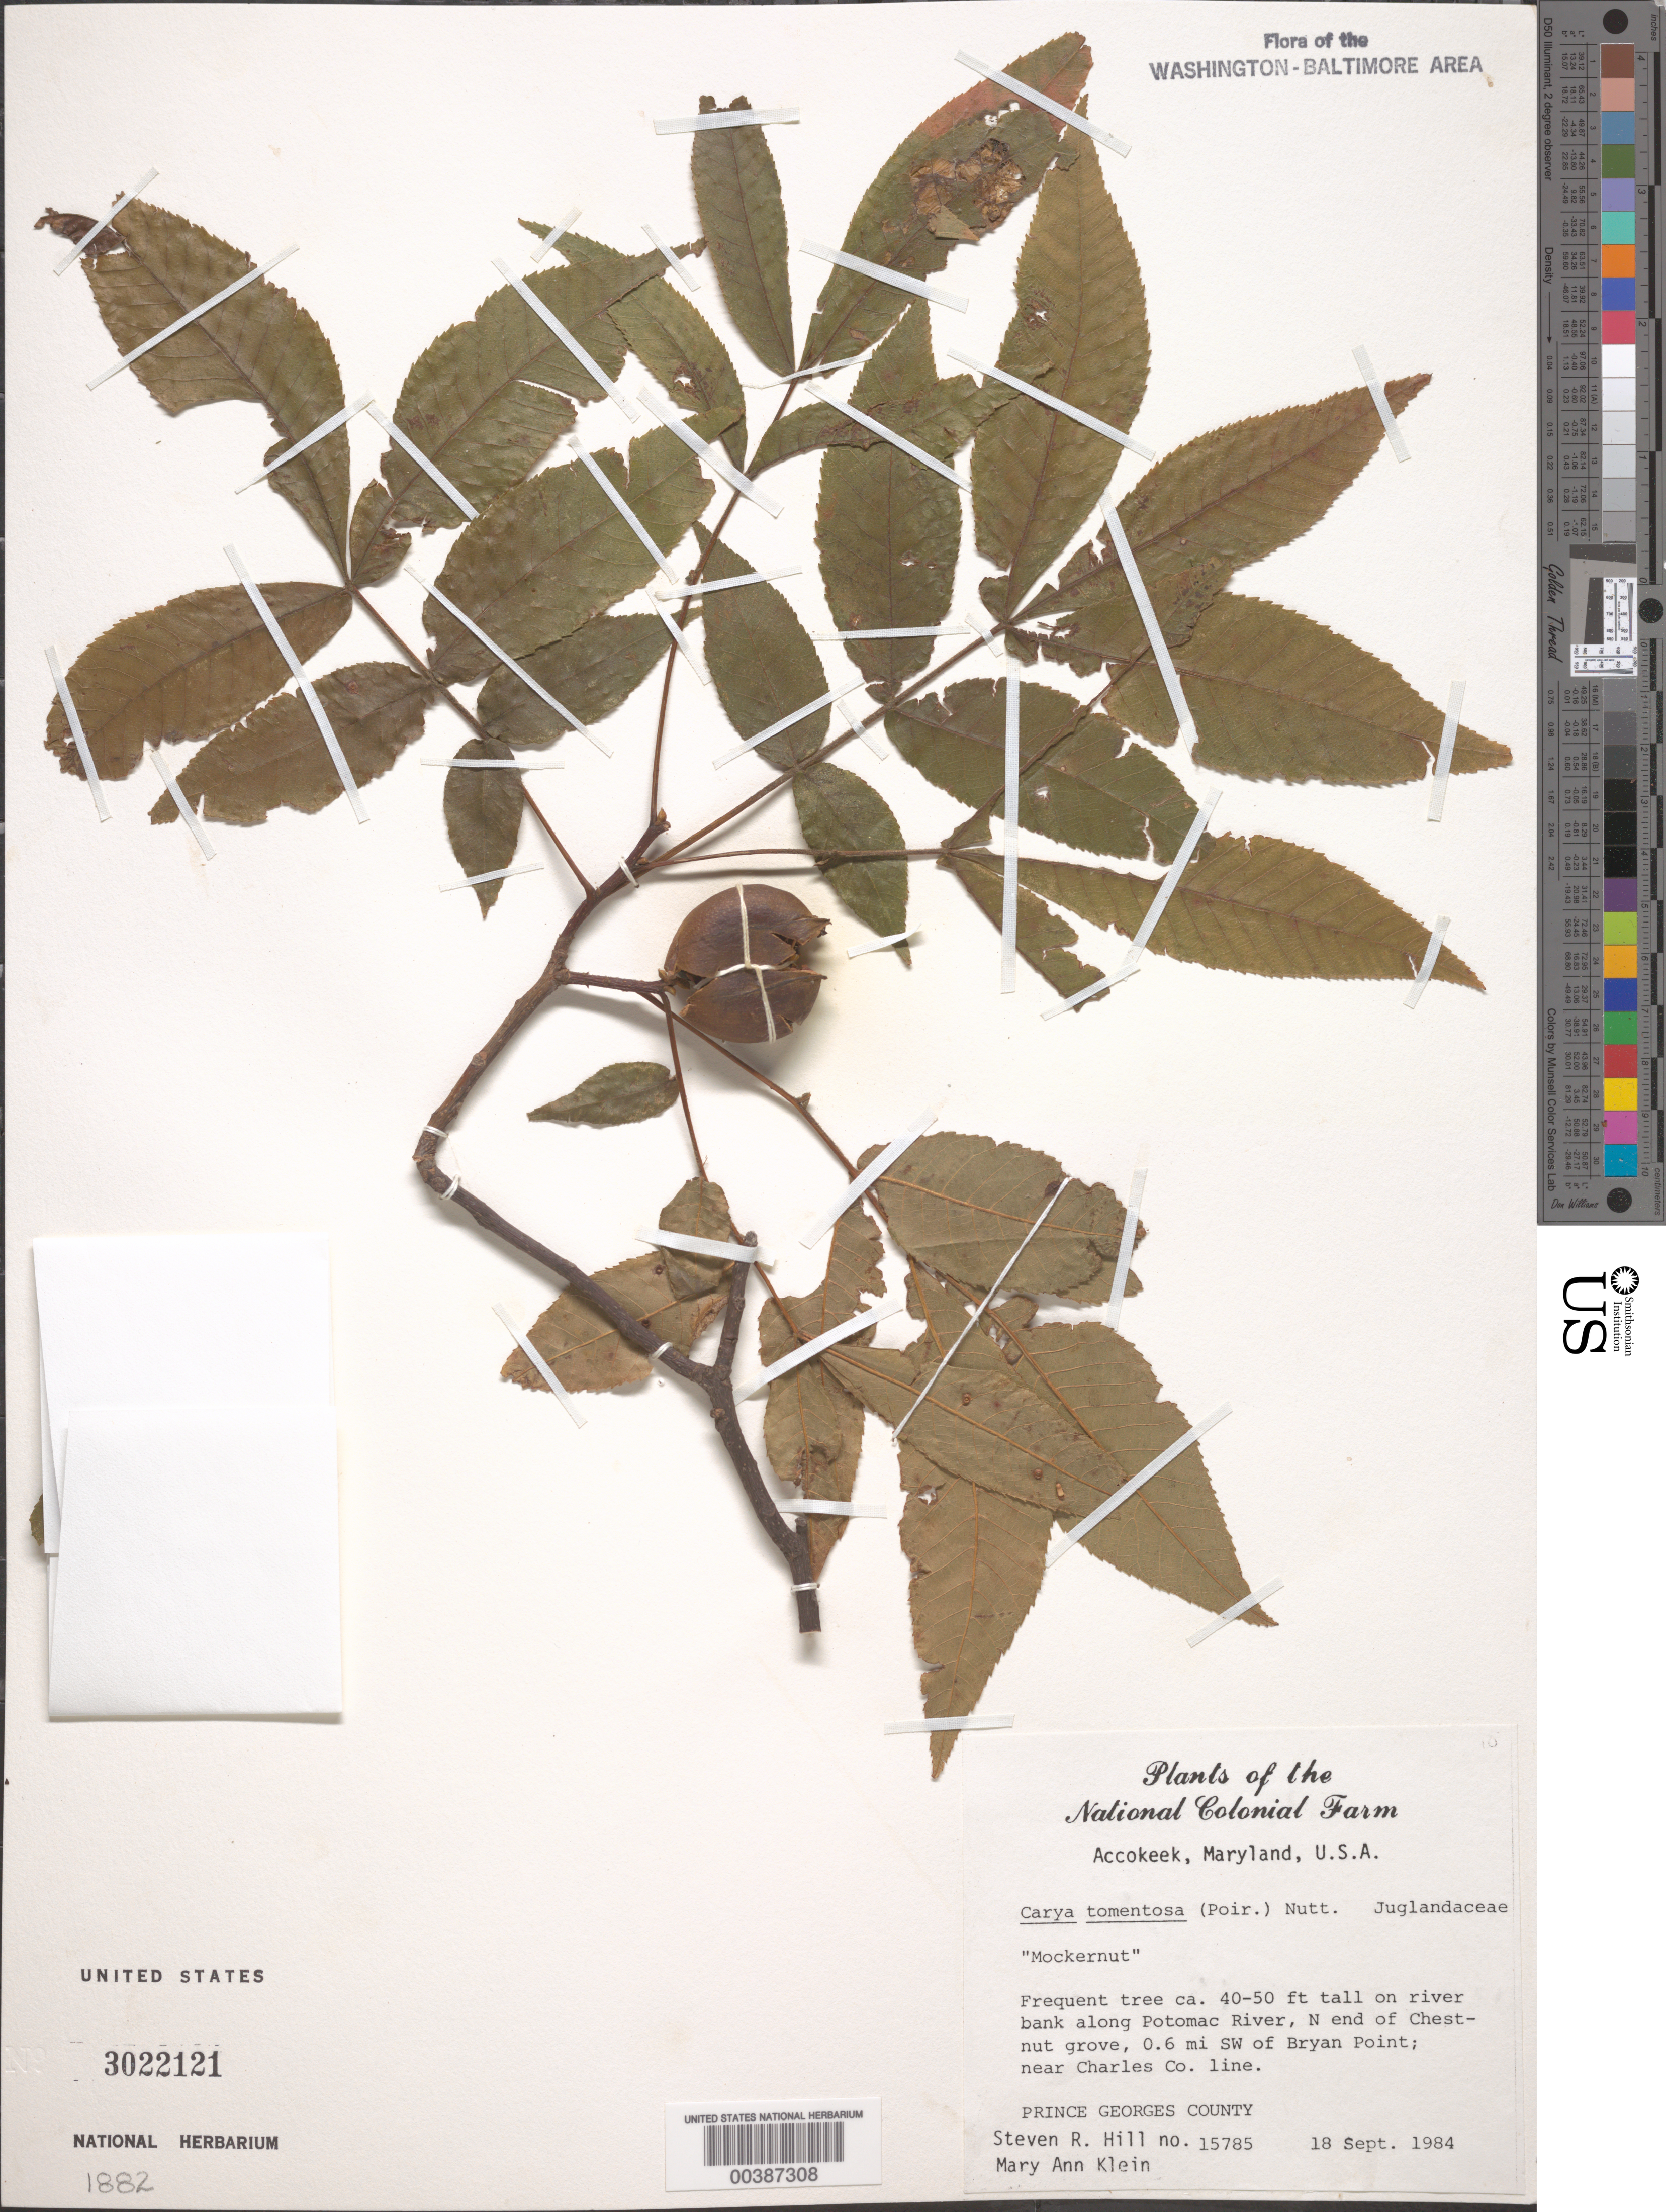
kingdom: Plantae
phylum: Tracheophyta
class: Magnoliopsida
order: Fagales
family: Juglandaceae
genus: Carya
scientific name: Carya tomentosa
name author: (Lam.) Nutt.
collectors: S. R. Hill & M. A. Klein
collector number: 15785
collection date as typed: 18 Sep 1984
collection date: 1984-09-18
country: United States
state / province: Maryland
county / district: Prince George's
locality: Chestnut Grove, SW of Bryan Point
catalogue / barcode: US 3022121